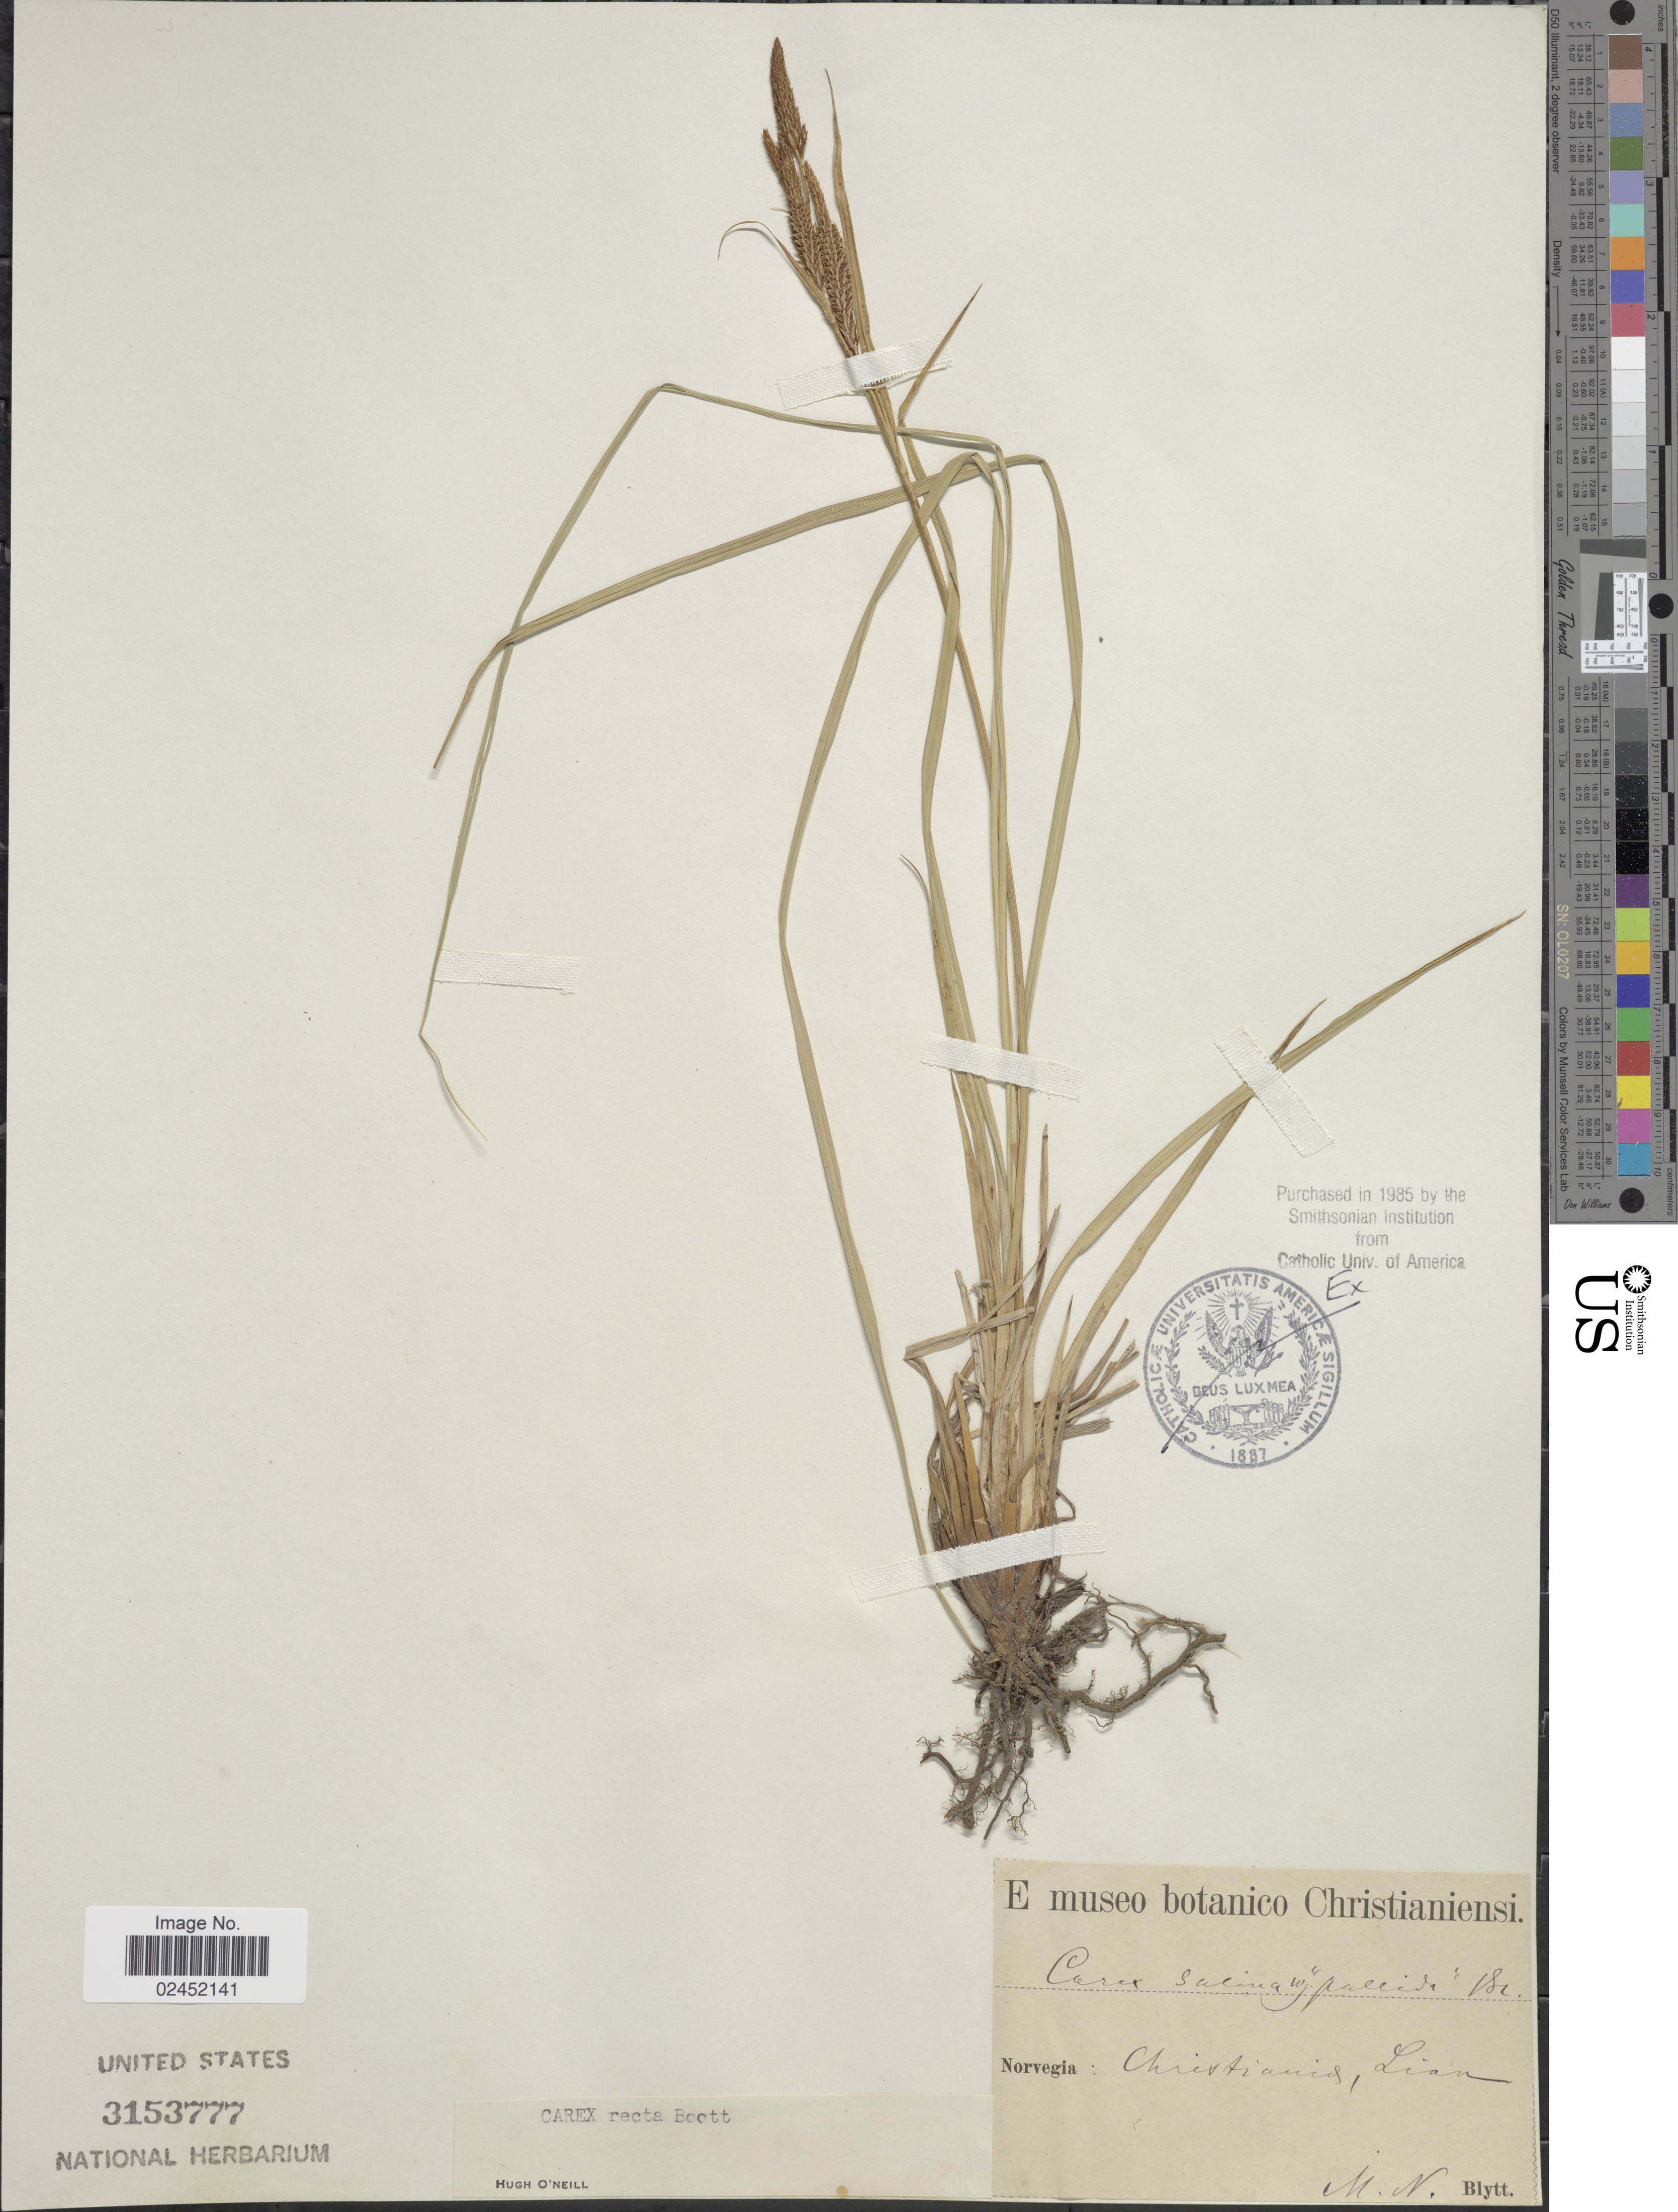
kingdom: Plantae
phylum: Tracheophyta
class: Liliopsida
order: Poales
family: Cyperaceae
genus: Carex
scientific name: Carex recta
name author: Boott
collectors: M. N. Blytt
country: Norway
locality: Norvegia: Christrianis, Lian.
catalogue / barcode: US 3153777